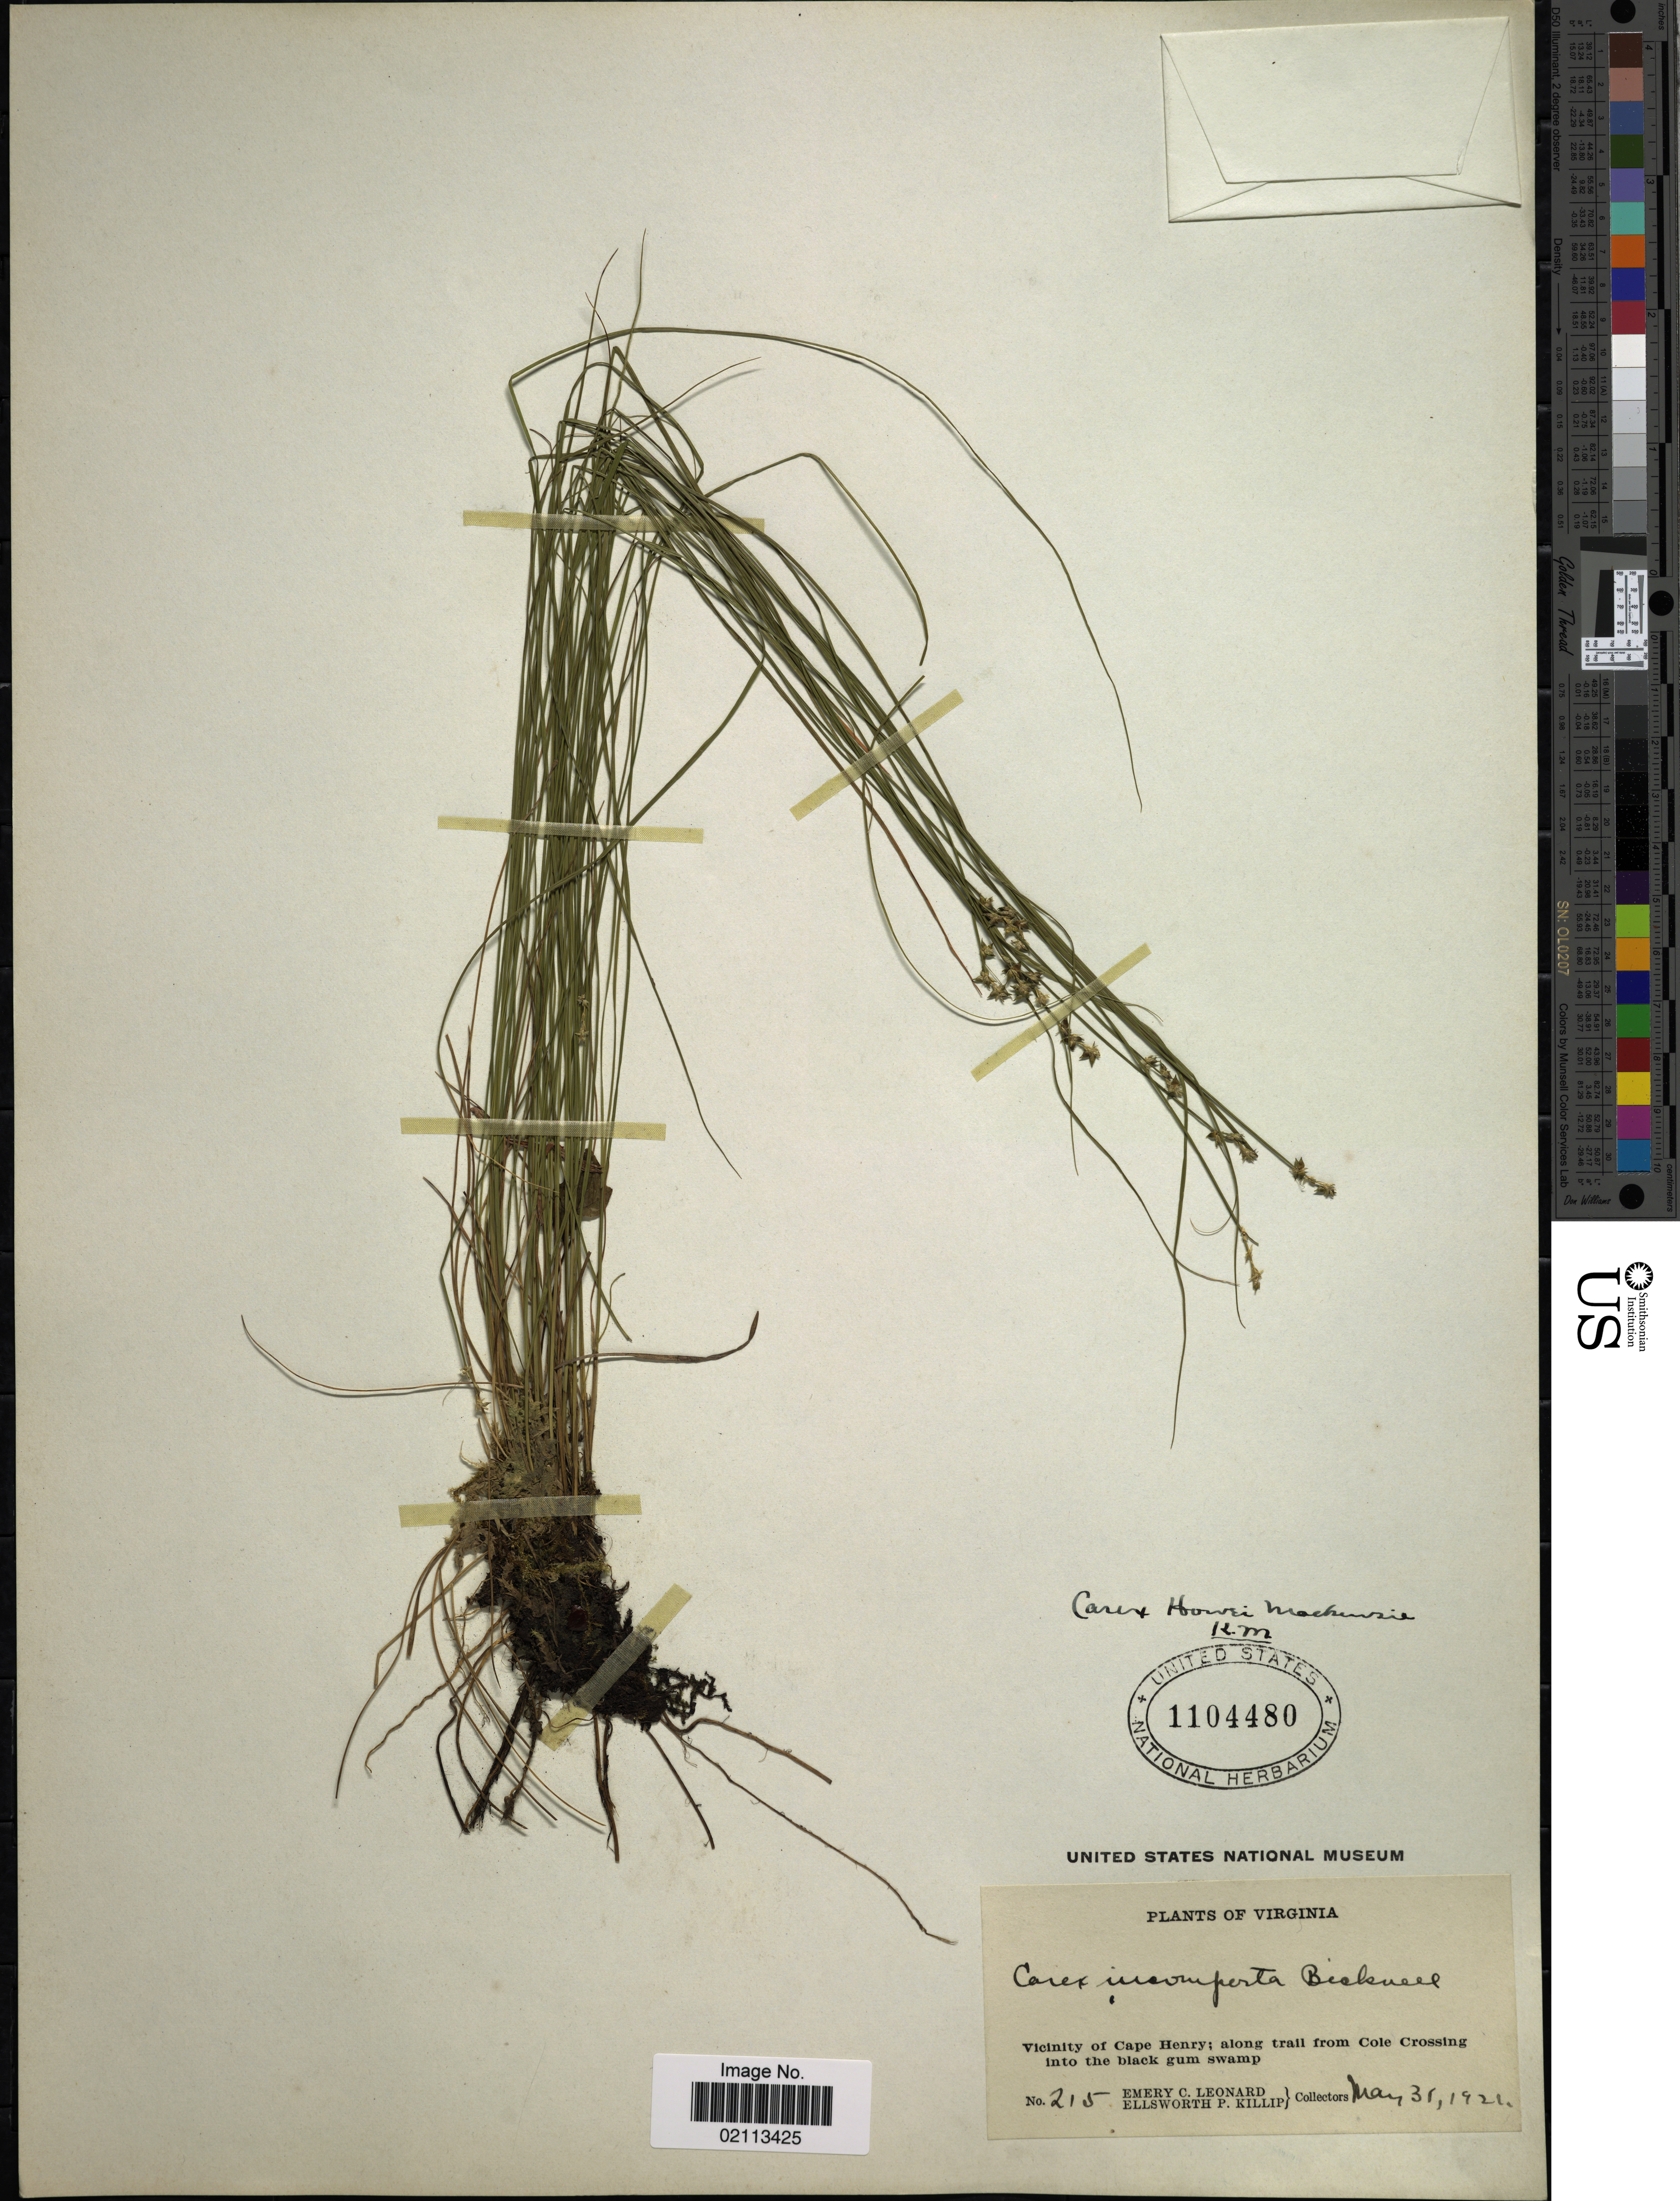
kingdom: Plantae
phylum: Tracheophyta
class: Liliopsida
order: Poales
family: Cyperaceae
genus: Carex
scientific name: Carex howei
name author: Mack.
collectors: E. C. Leonard & E. P. Killip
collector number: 215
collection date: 1921-05-31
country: United States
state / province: Virginia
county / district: City of Virginia Beach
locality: Vicinity of Cape Henry; along trail from Cole Crossing into the black gum swamp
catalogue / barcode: US 1104480